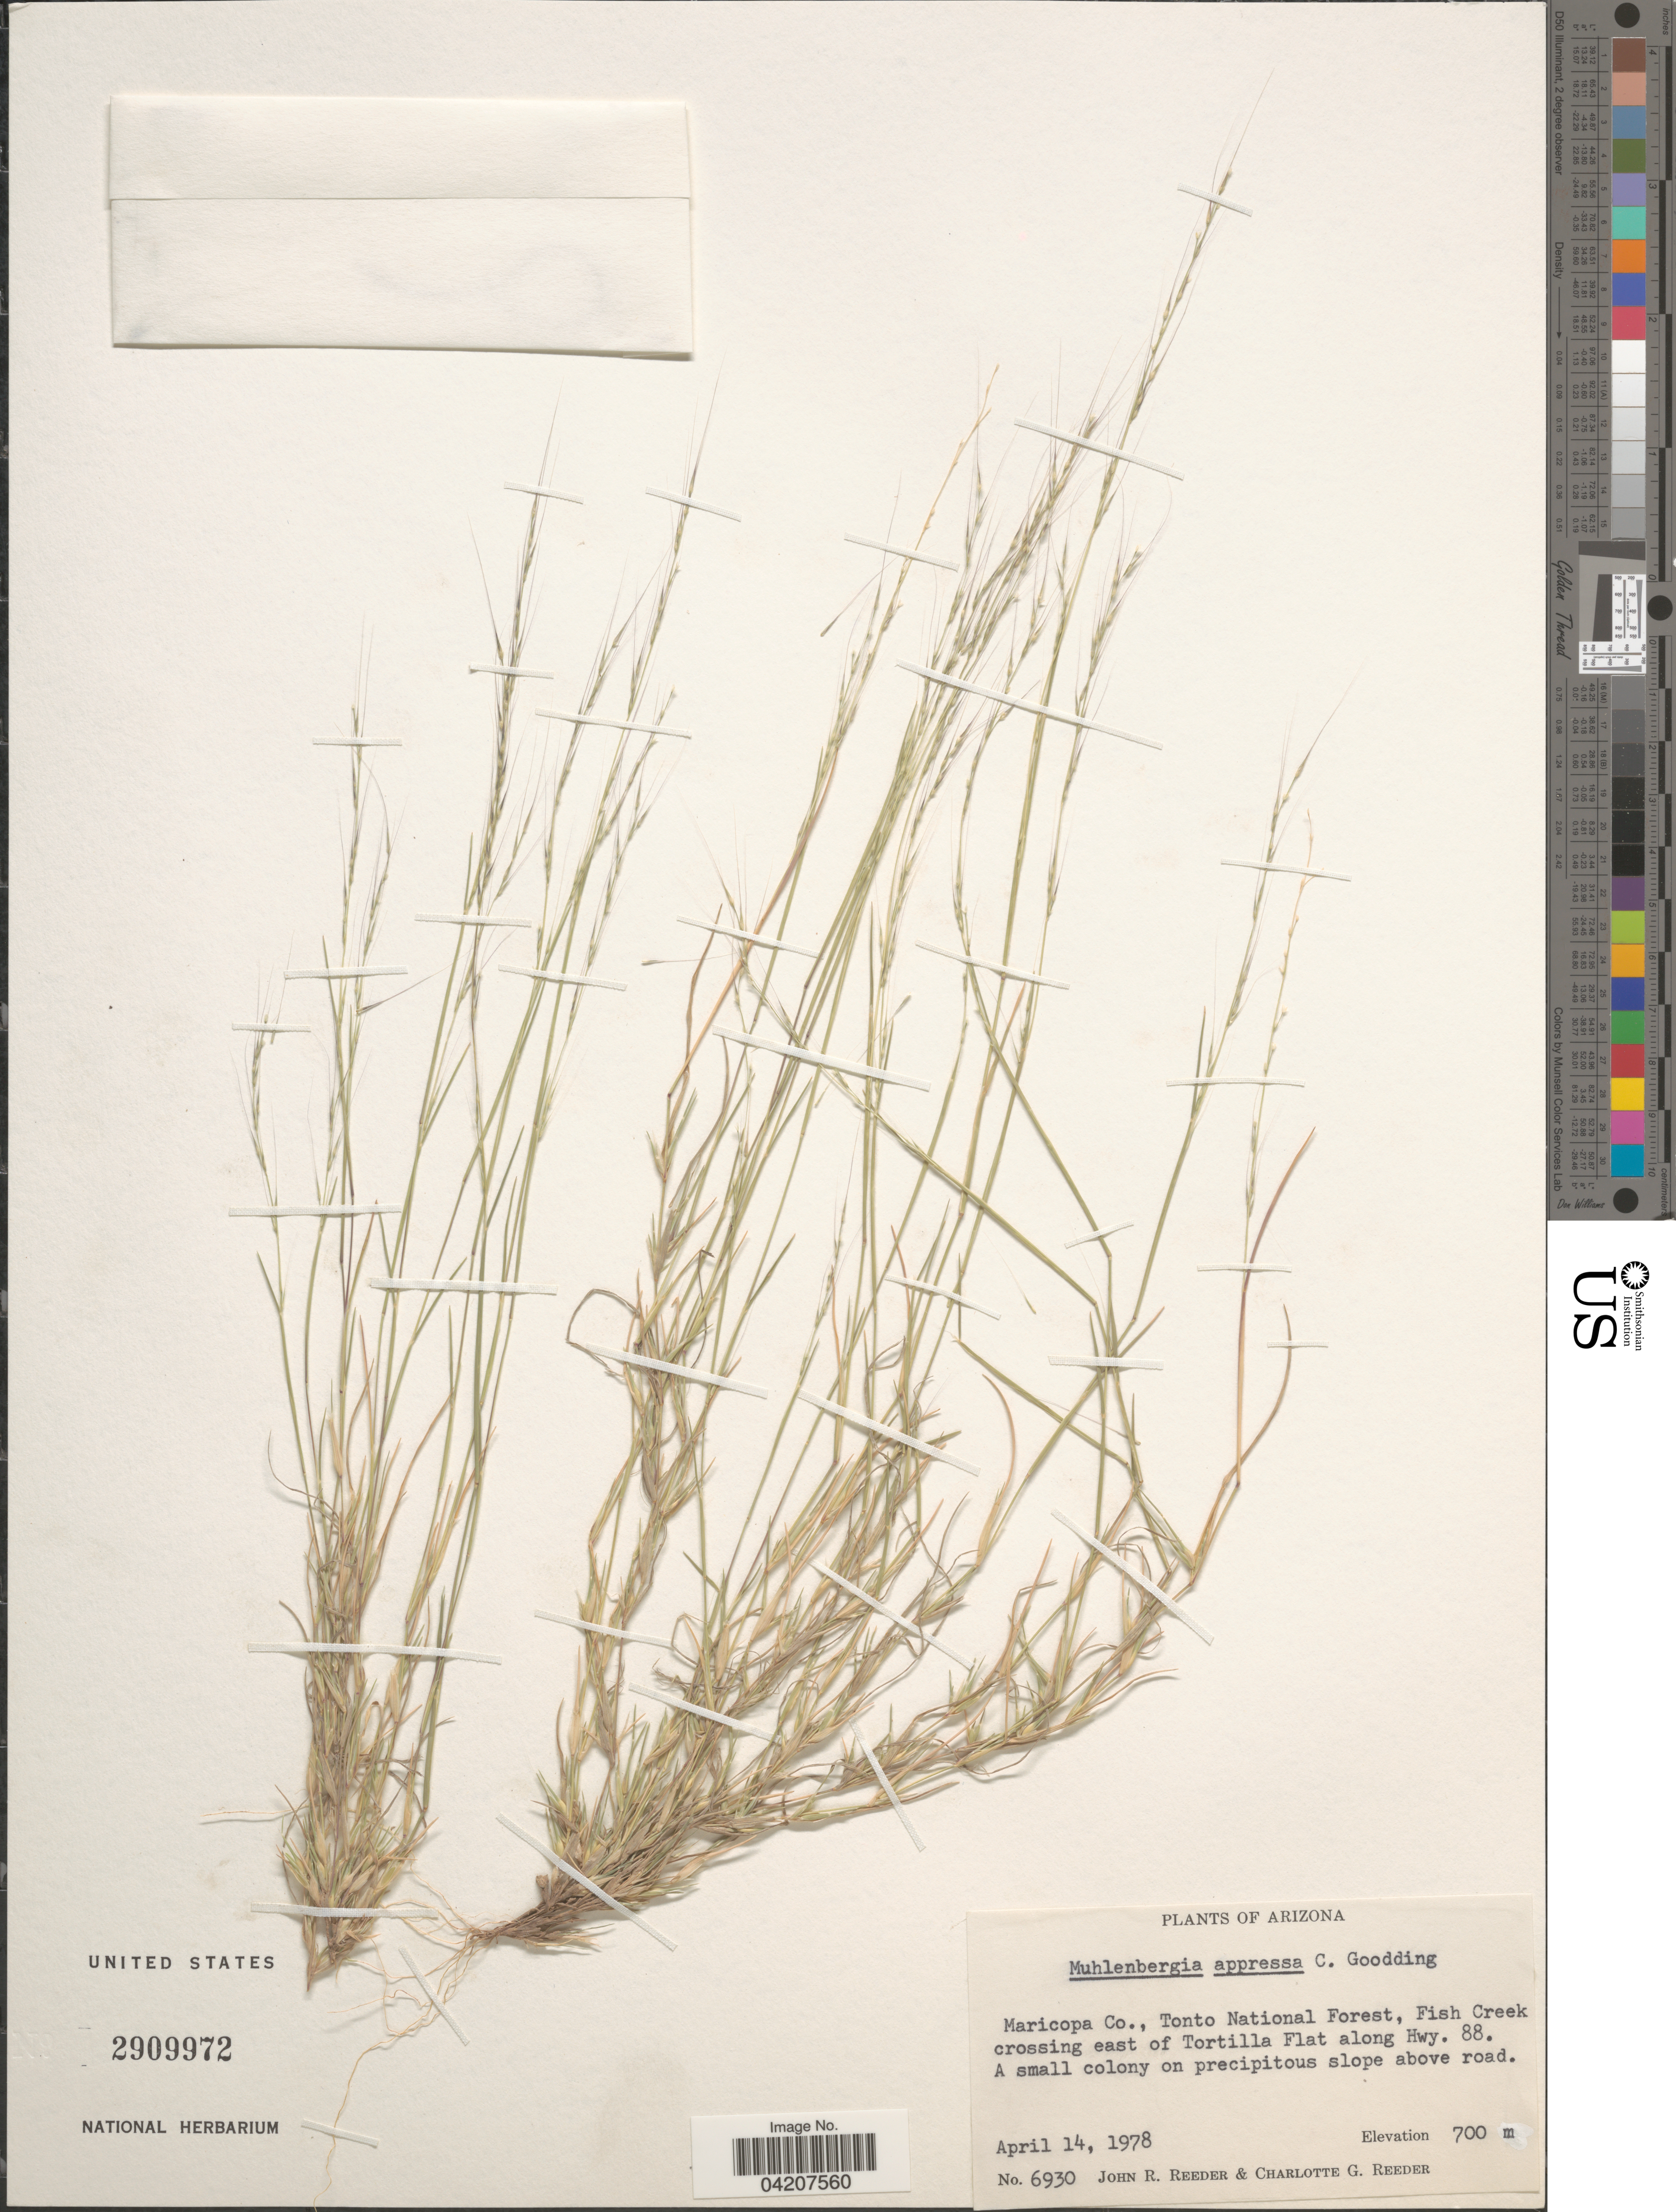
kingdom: Plantae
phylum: Tracheophyta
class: Liliopsida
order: Poales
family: Poaceae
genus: Muhlenbergia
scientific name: Muhlenbergia appressa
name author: C.O. Goodd.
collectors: J. R. Reeder & C. G. Reeder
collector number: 6930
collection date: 1978-04-14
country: United States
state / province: Arizona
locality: Maricopa Co., Tonto National Forest, Fish Creek crossing east of Tortilla Flat along Hwy. 88.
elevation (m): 700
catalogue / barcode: US 2909972